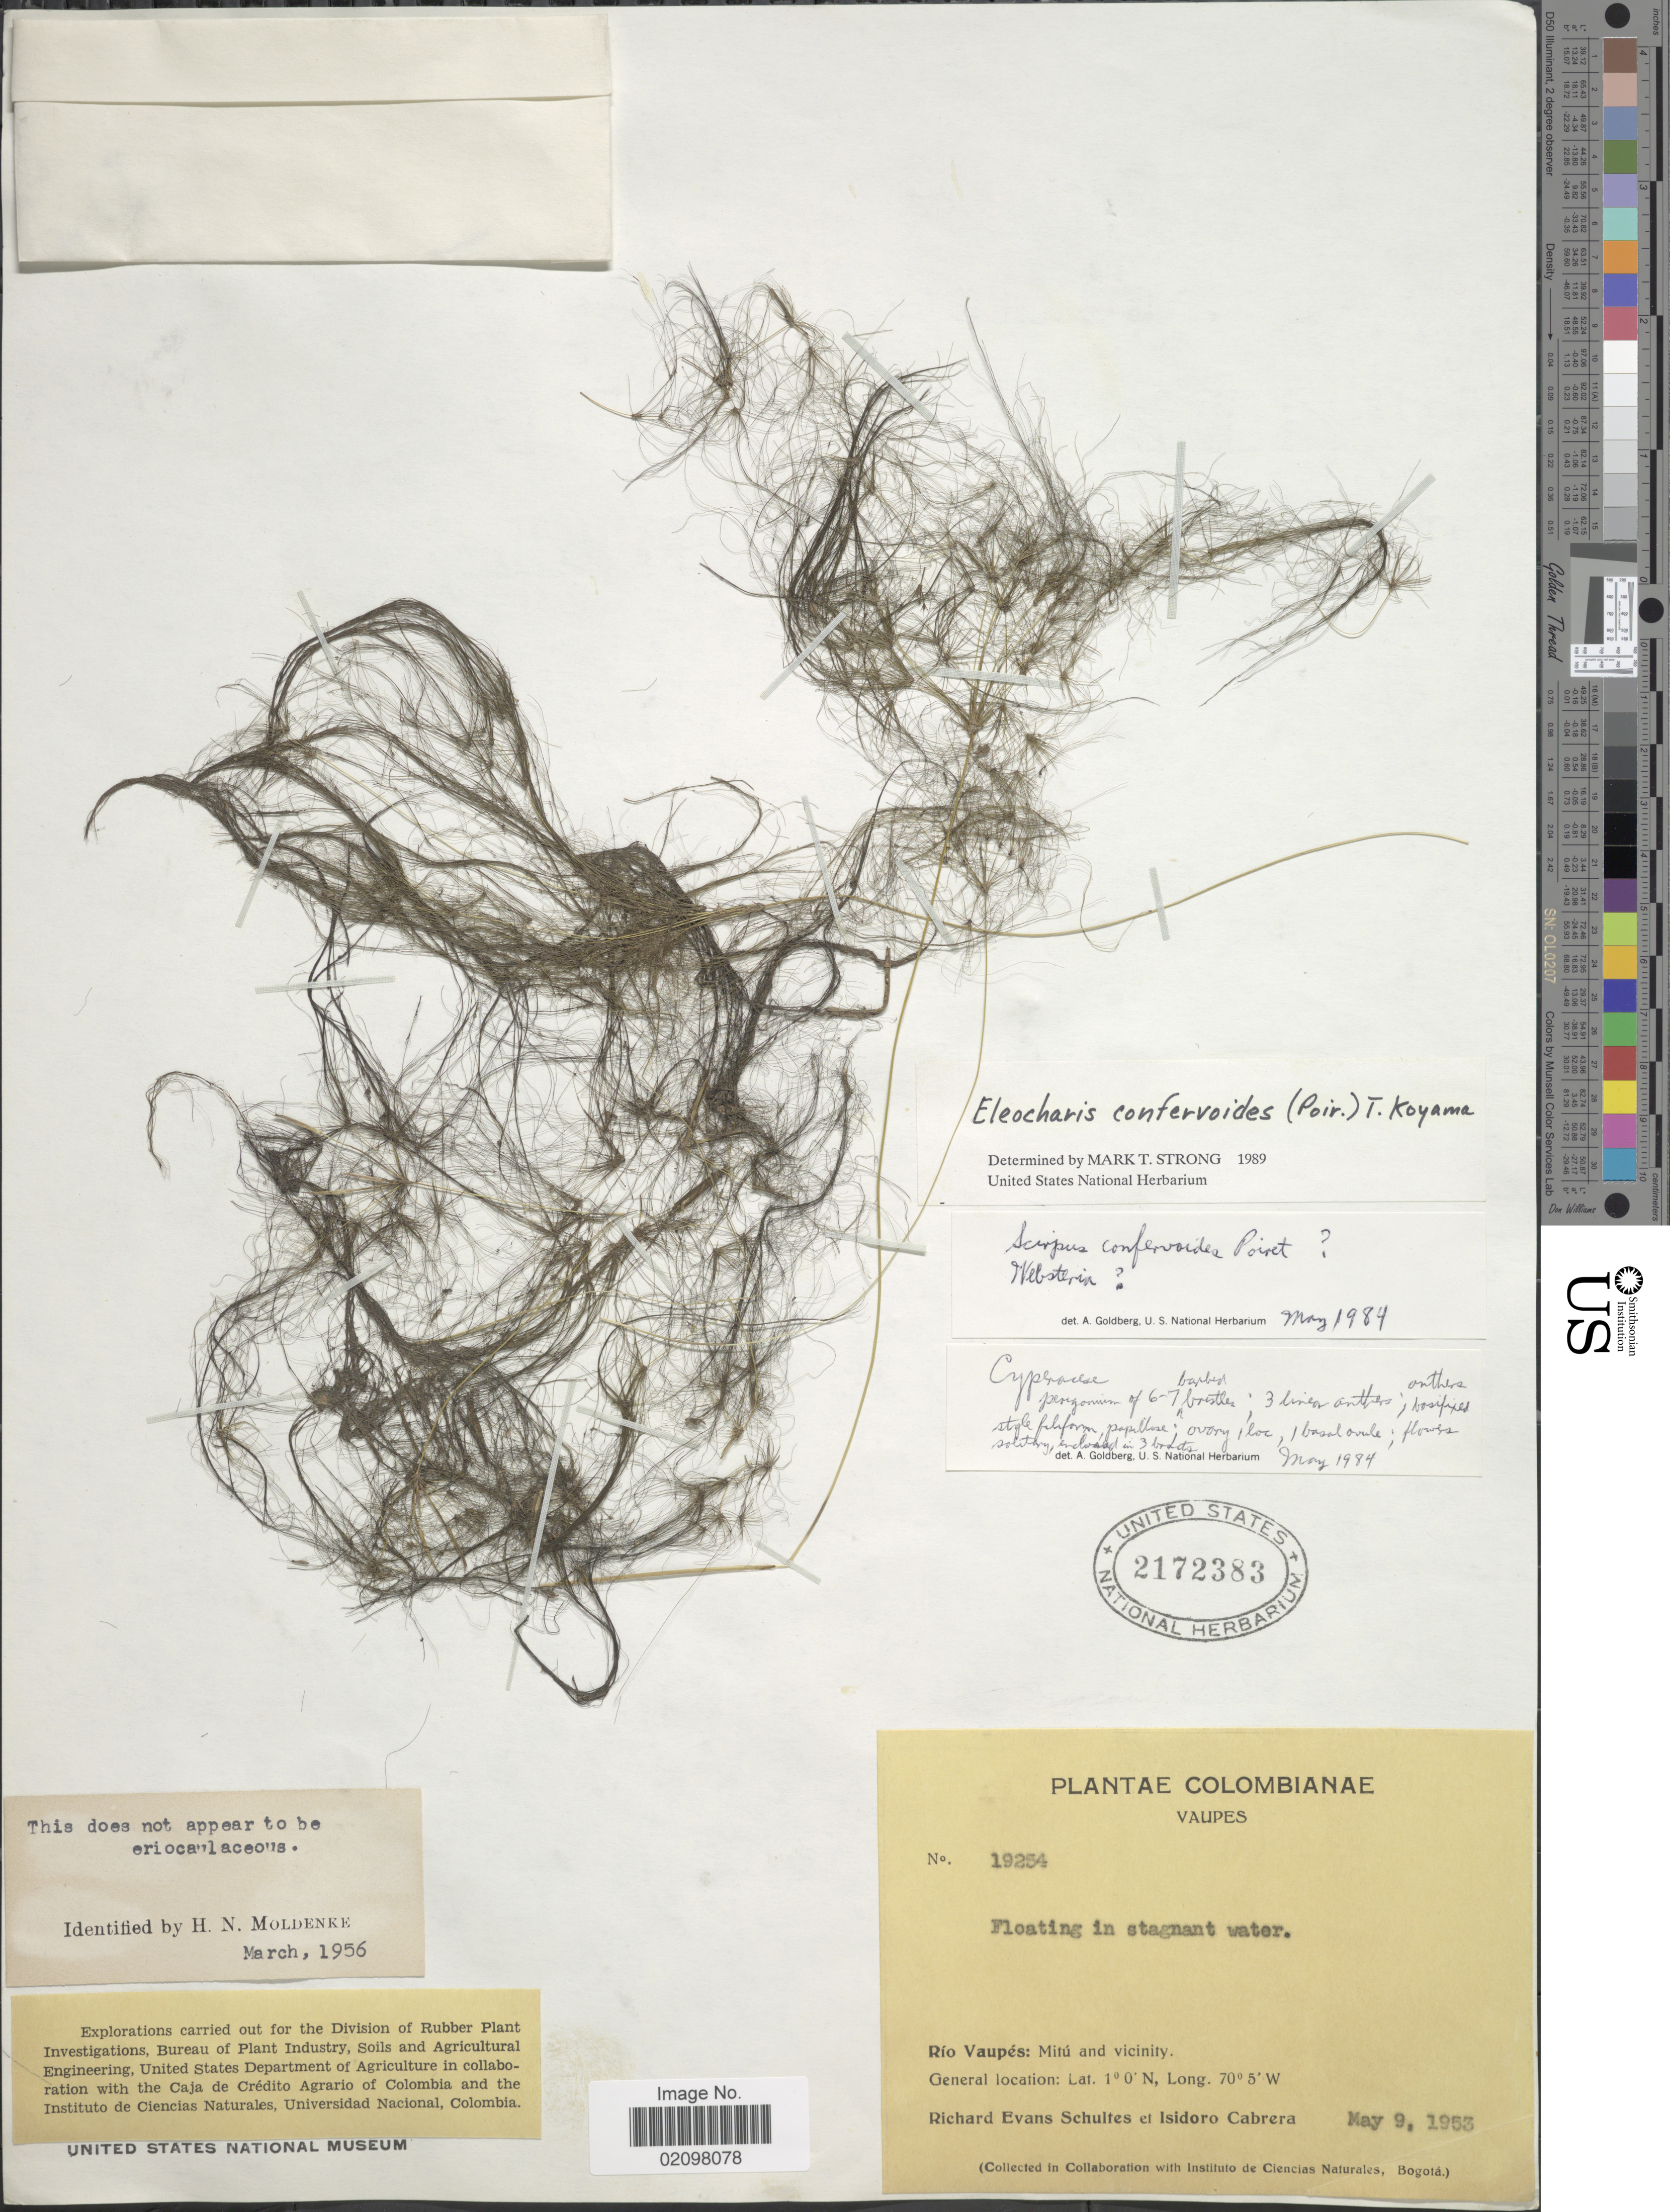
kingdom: Plantae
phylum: Tracheophyta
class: Liliopsida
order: Poales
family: Cyperaceae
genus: Eleocharis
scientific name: Eleocharis confervoides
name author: (Poir.) Steud.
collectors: R. E. Schultes & I. Cabrera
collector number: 19254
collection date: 1953-05-09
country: Colombia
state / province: Vaupés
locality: Río Vaupés: Mitú and vicinity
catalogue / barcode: US 2172383